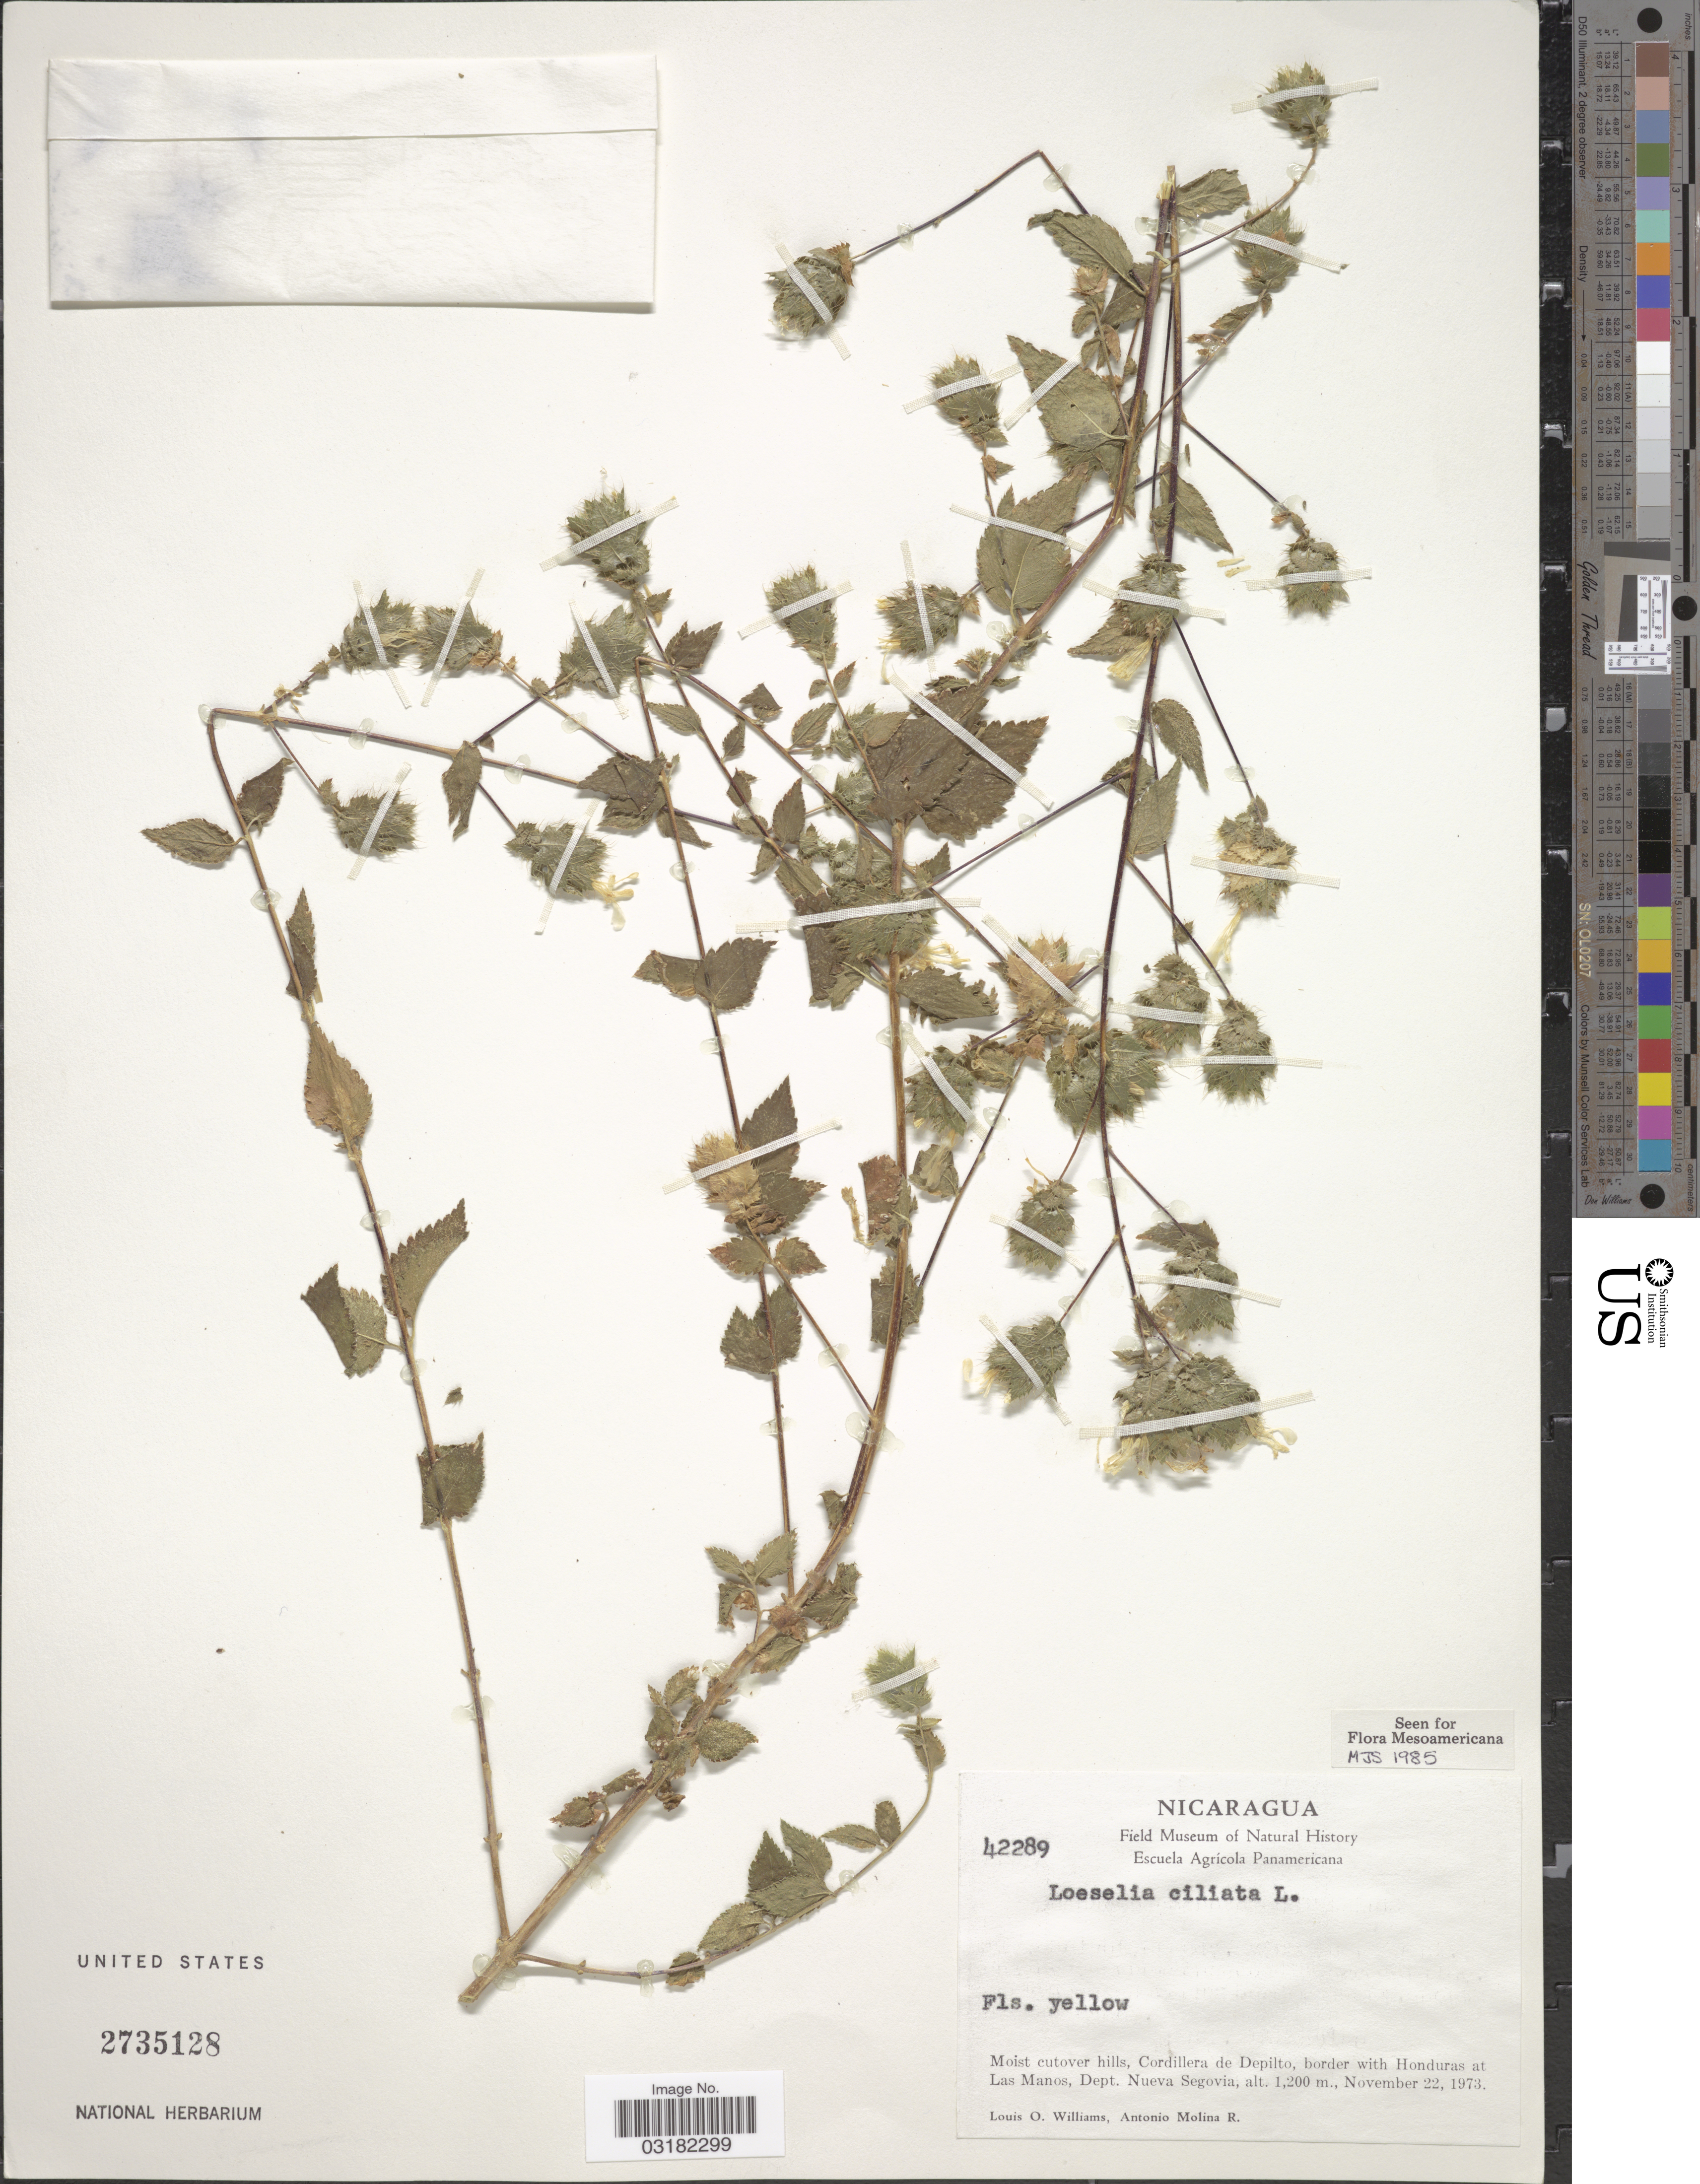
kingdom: Plantae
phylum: Tracheophyta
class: Magnoliopsida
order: Ericales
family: Polemoniaceae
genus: Loeselia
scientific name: Loeselia ciliata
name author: L.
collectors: L. O. Williams & A. Molina R.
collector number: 42289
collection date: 1973-11-22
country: Nicaragua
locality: Moist cutover hills, Cordillera de Depilto, border with Honduras at Las Manos, Dept. Nueva Segovia.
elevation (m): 1200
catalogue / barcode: US 2735128